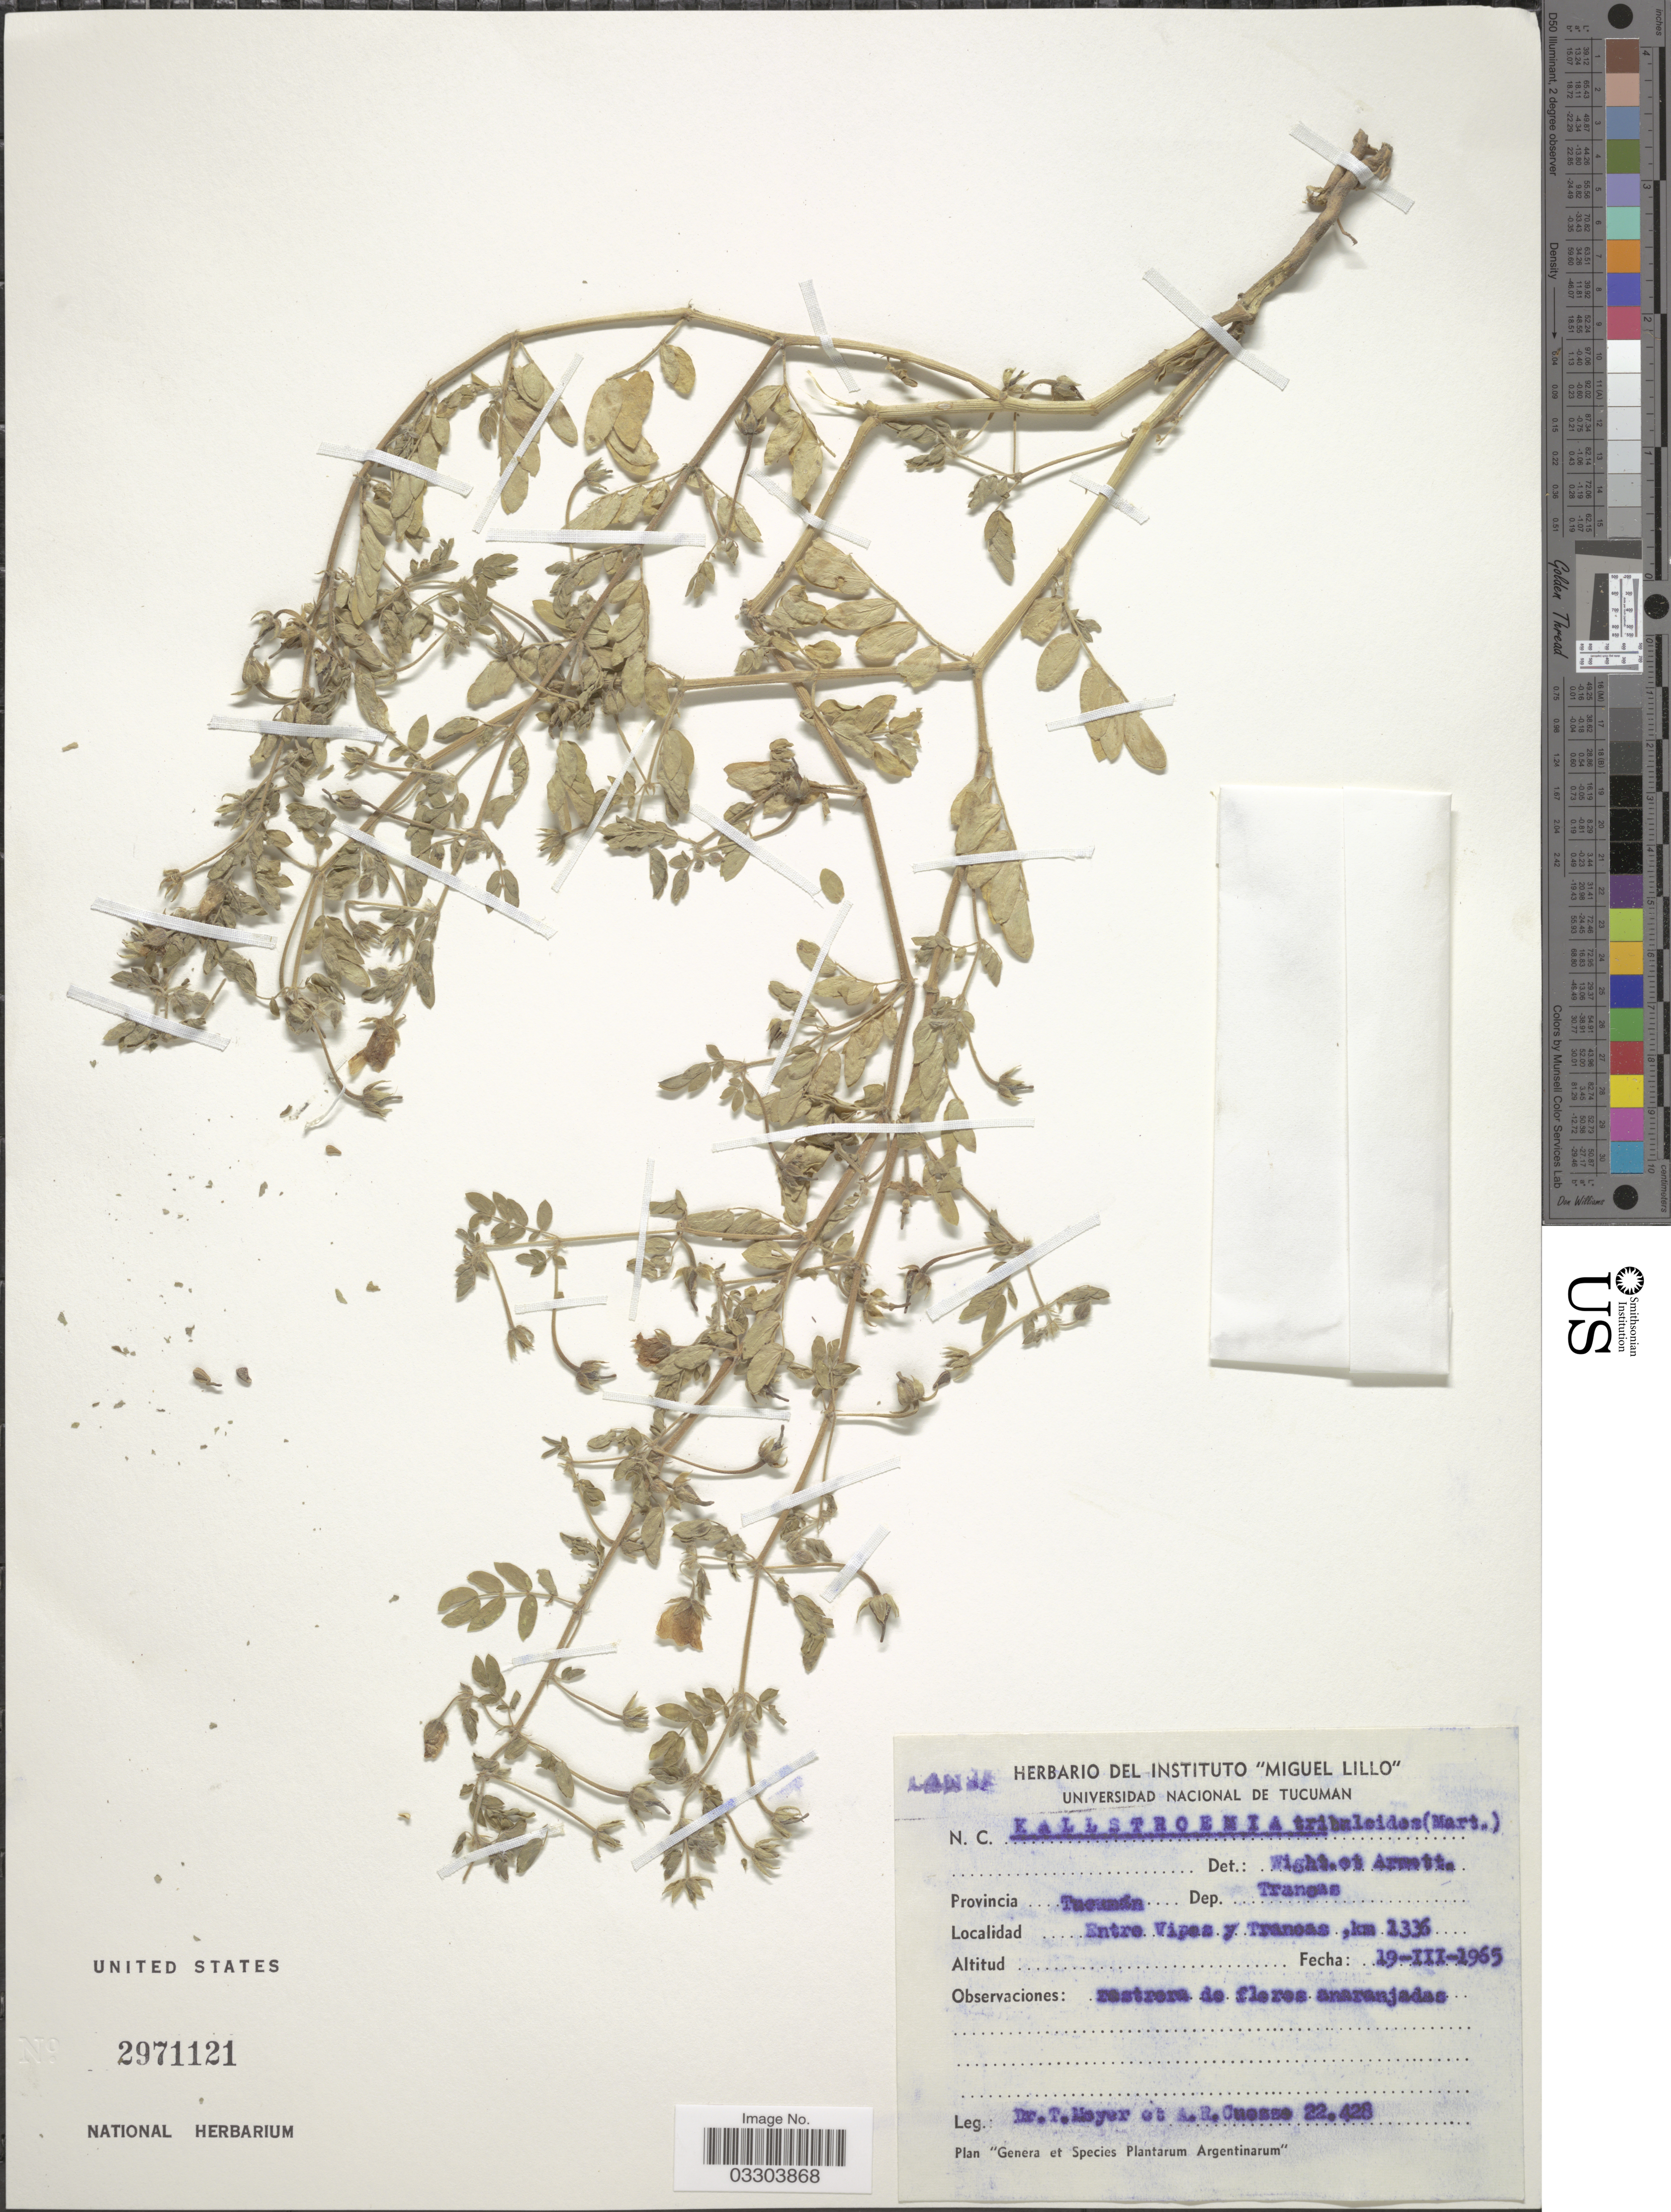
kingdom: Plantae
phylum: Tracheophyta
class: Magnoliopsida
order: Zygophyllales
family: Zygophyllaceae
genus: Kallstroemia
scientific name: Kallstroemia tribuloides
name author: (Mart.) Steud.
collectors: T. Meyer & A. Cuezzo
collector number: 22428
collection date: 1965-03-19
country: Argentina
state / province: Tucuman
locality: Dep. Trancas. Entre Vipos y Trancas, km 1336.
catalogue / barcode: US 2971121